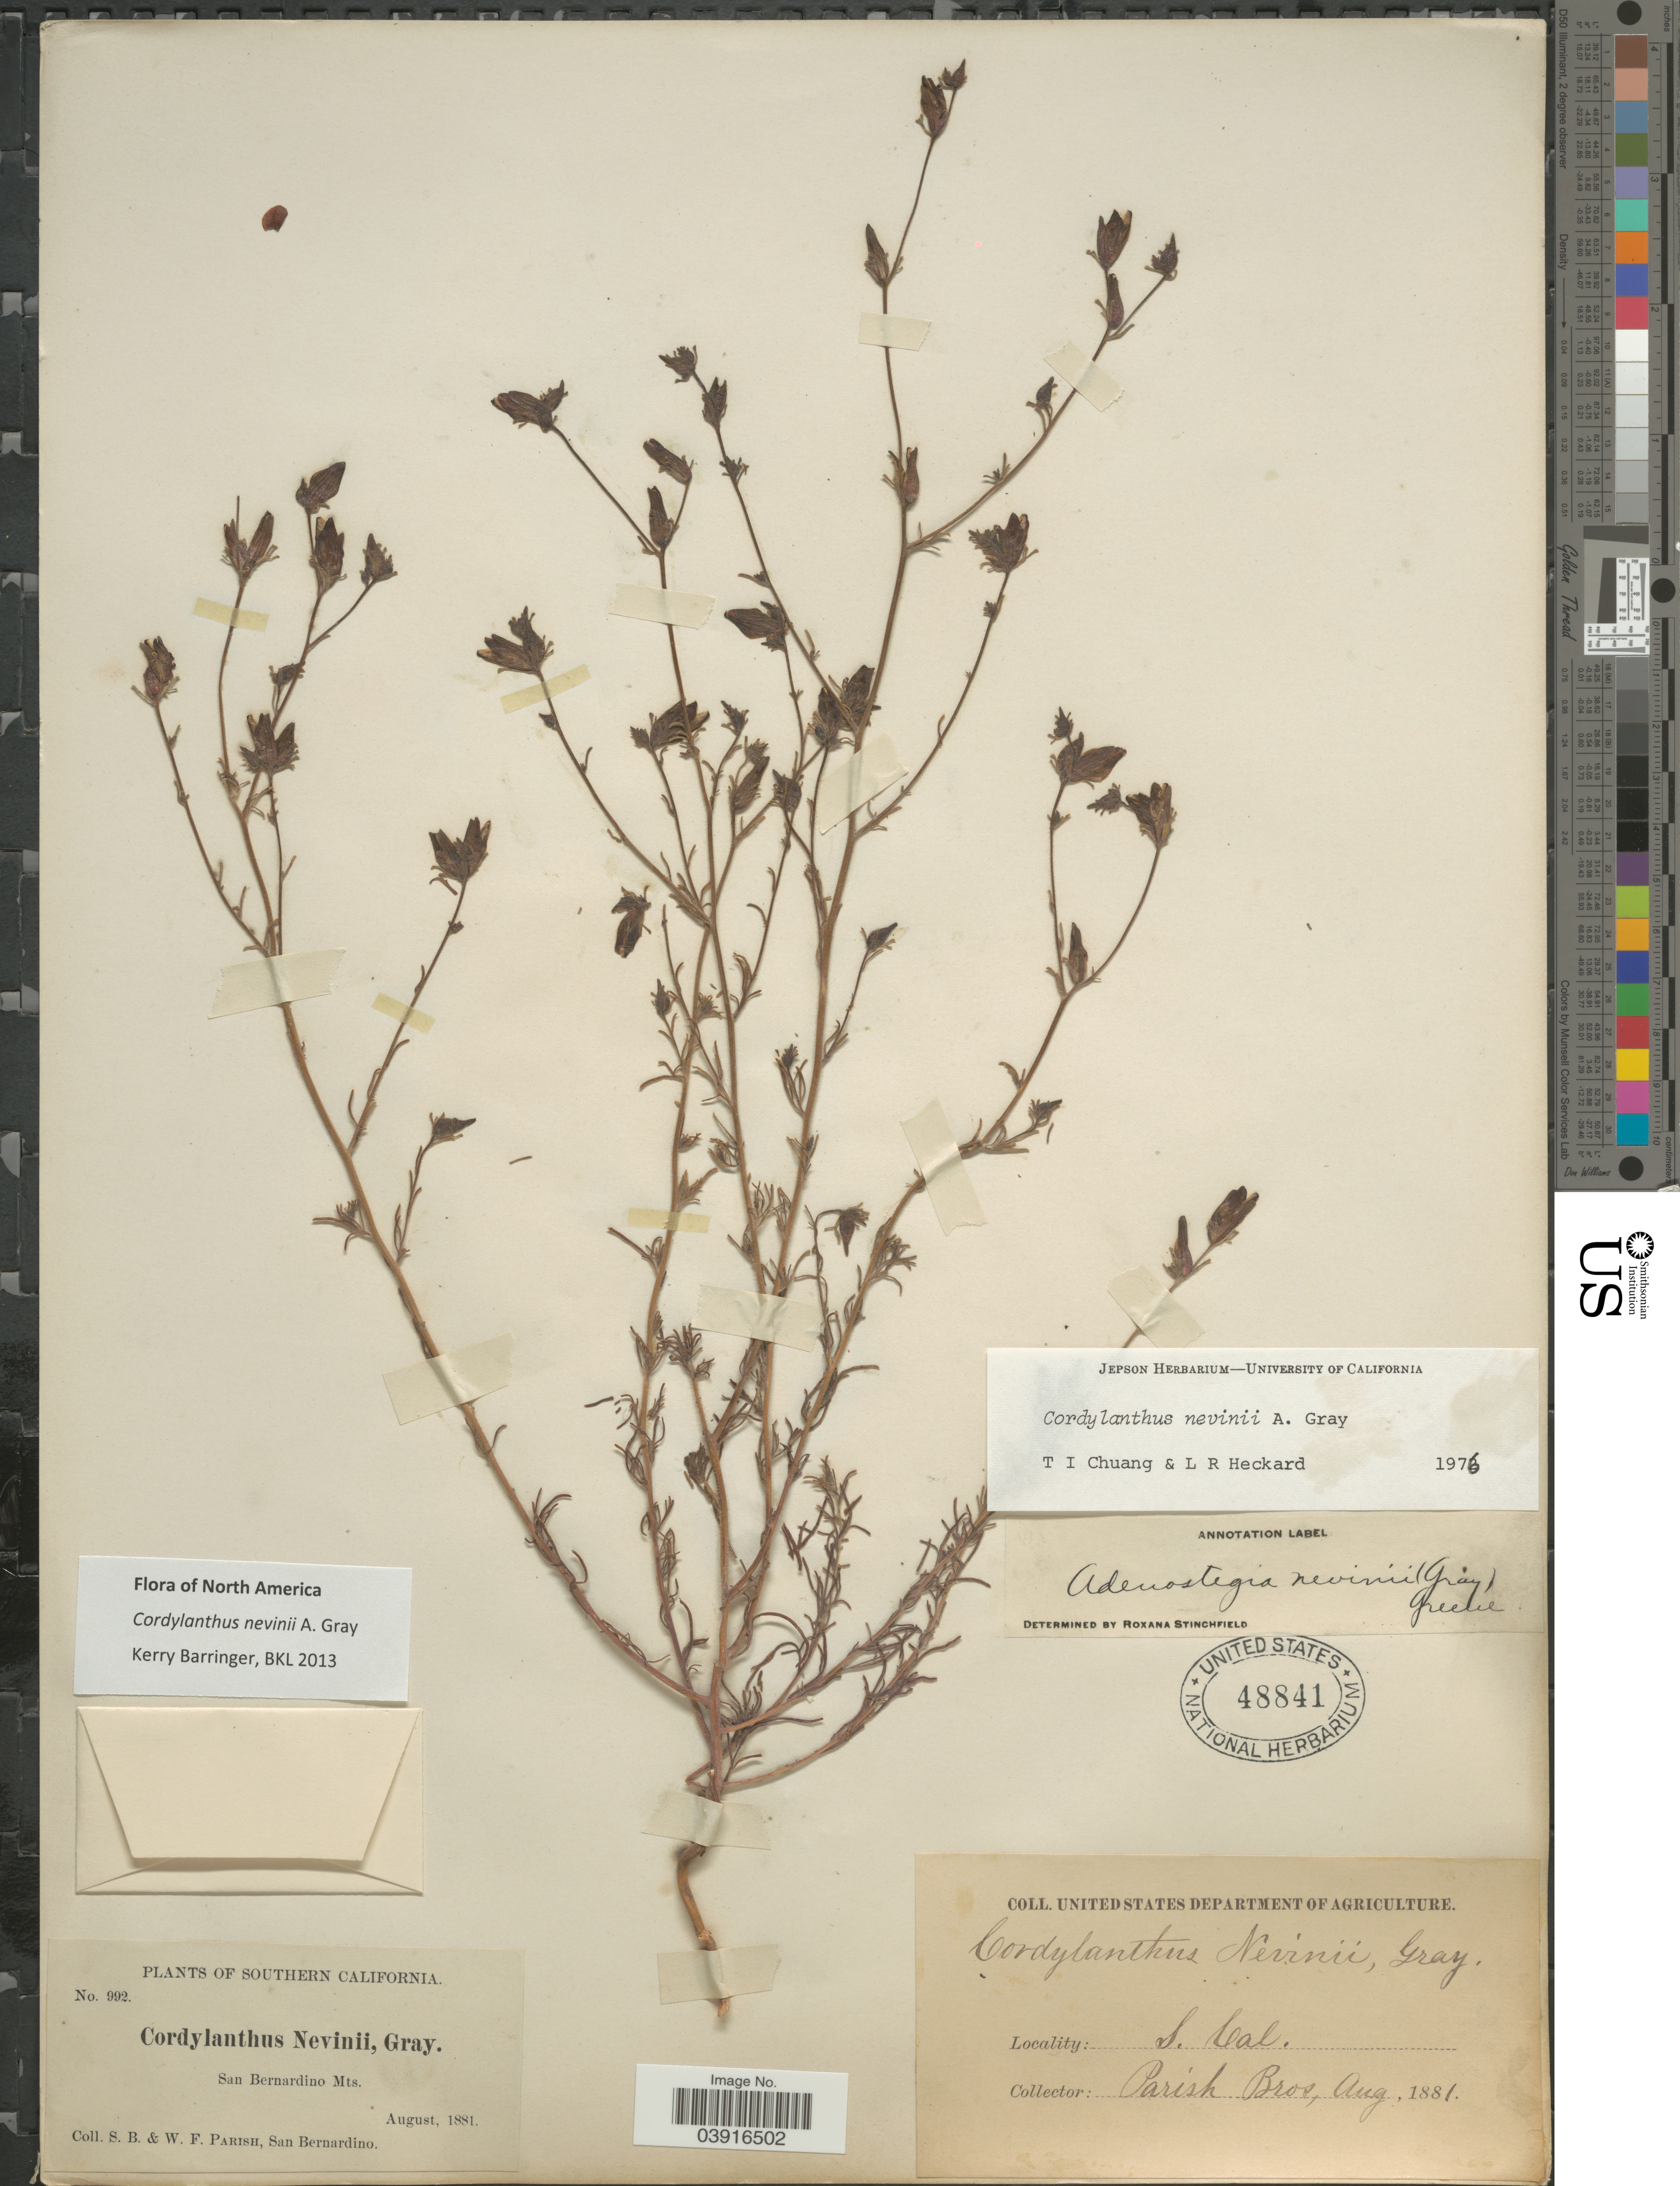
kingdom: Plantae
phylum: Tracheophyta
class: Magnoliopsida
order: Lamiales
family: Orobanchaceae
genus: Cordylanthus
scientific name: Cordylanthus nevinii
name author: A. Gray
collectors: S. B. Parish & W. F. Parish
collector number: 992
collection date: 1881-08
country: United States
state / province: California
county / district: San Bernardino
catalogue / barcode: US 48841